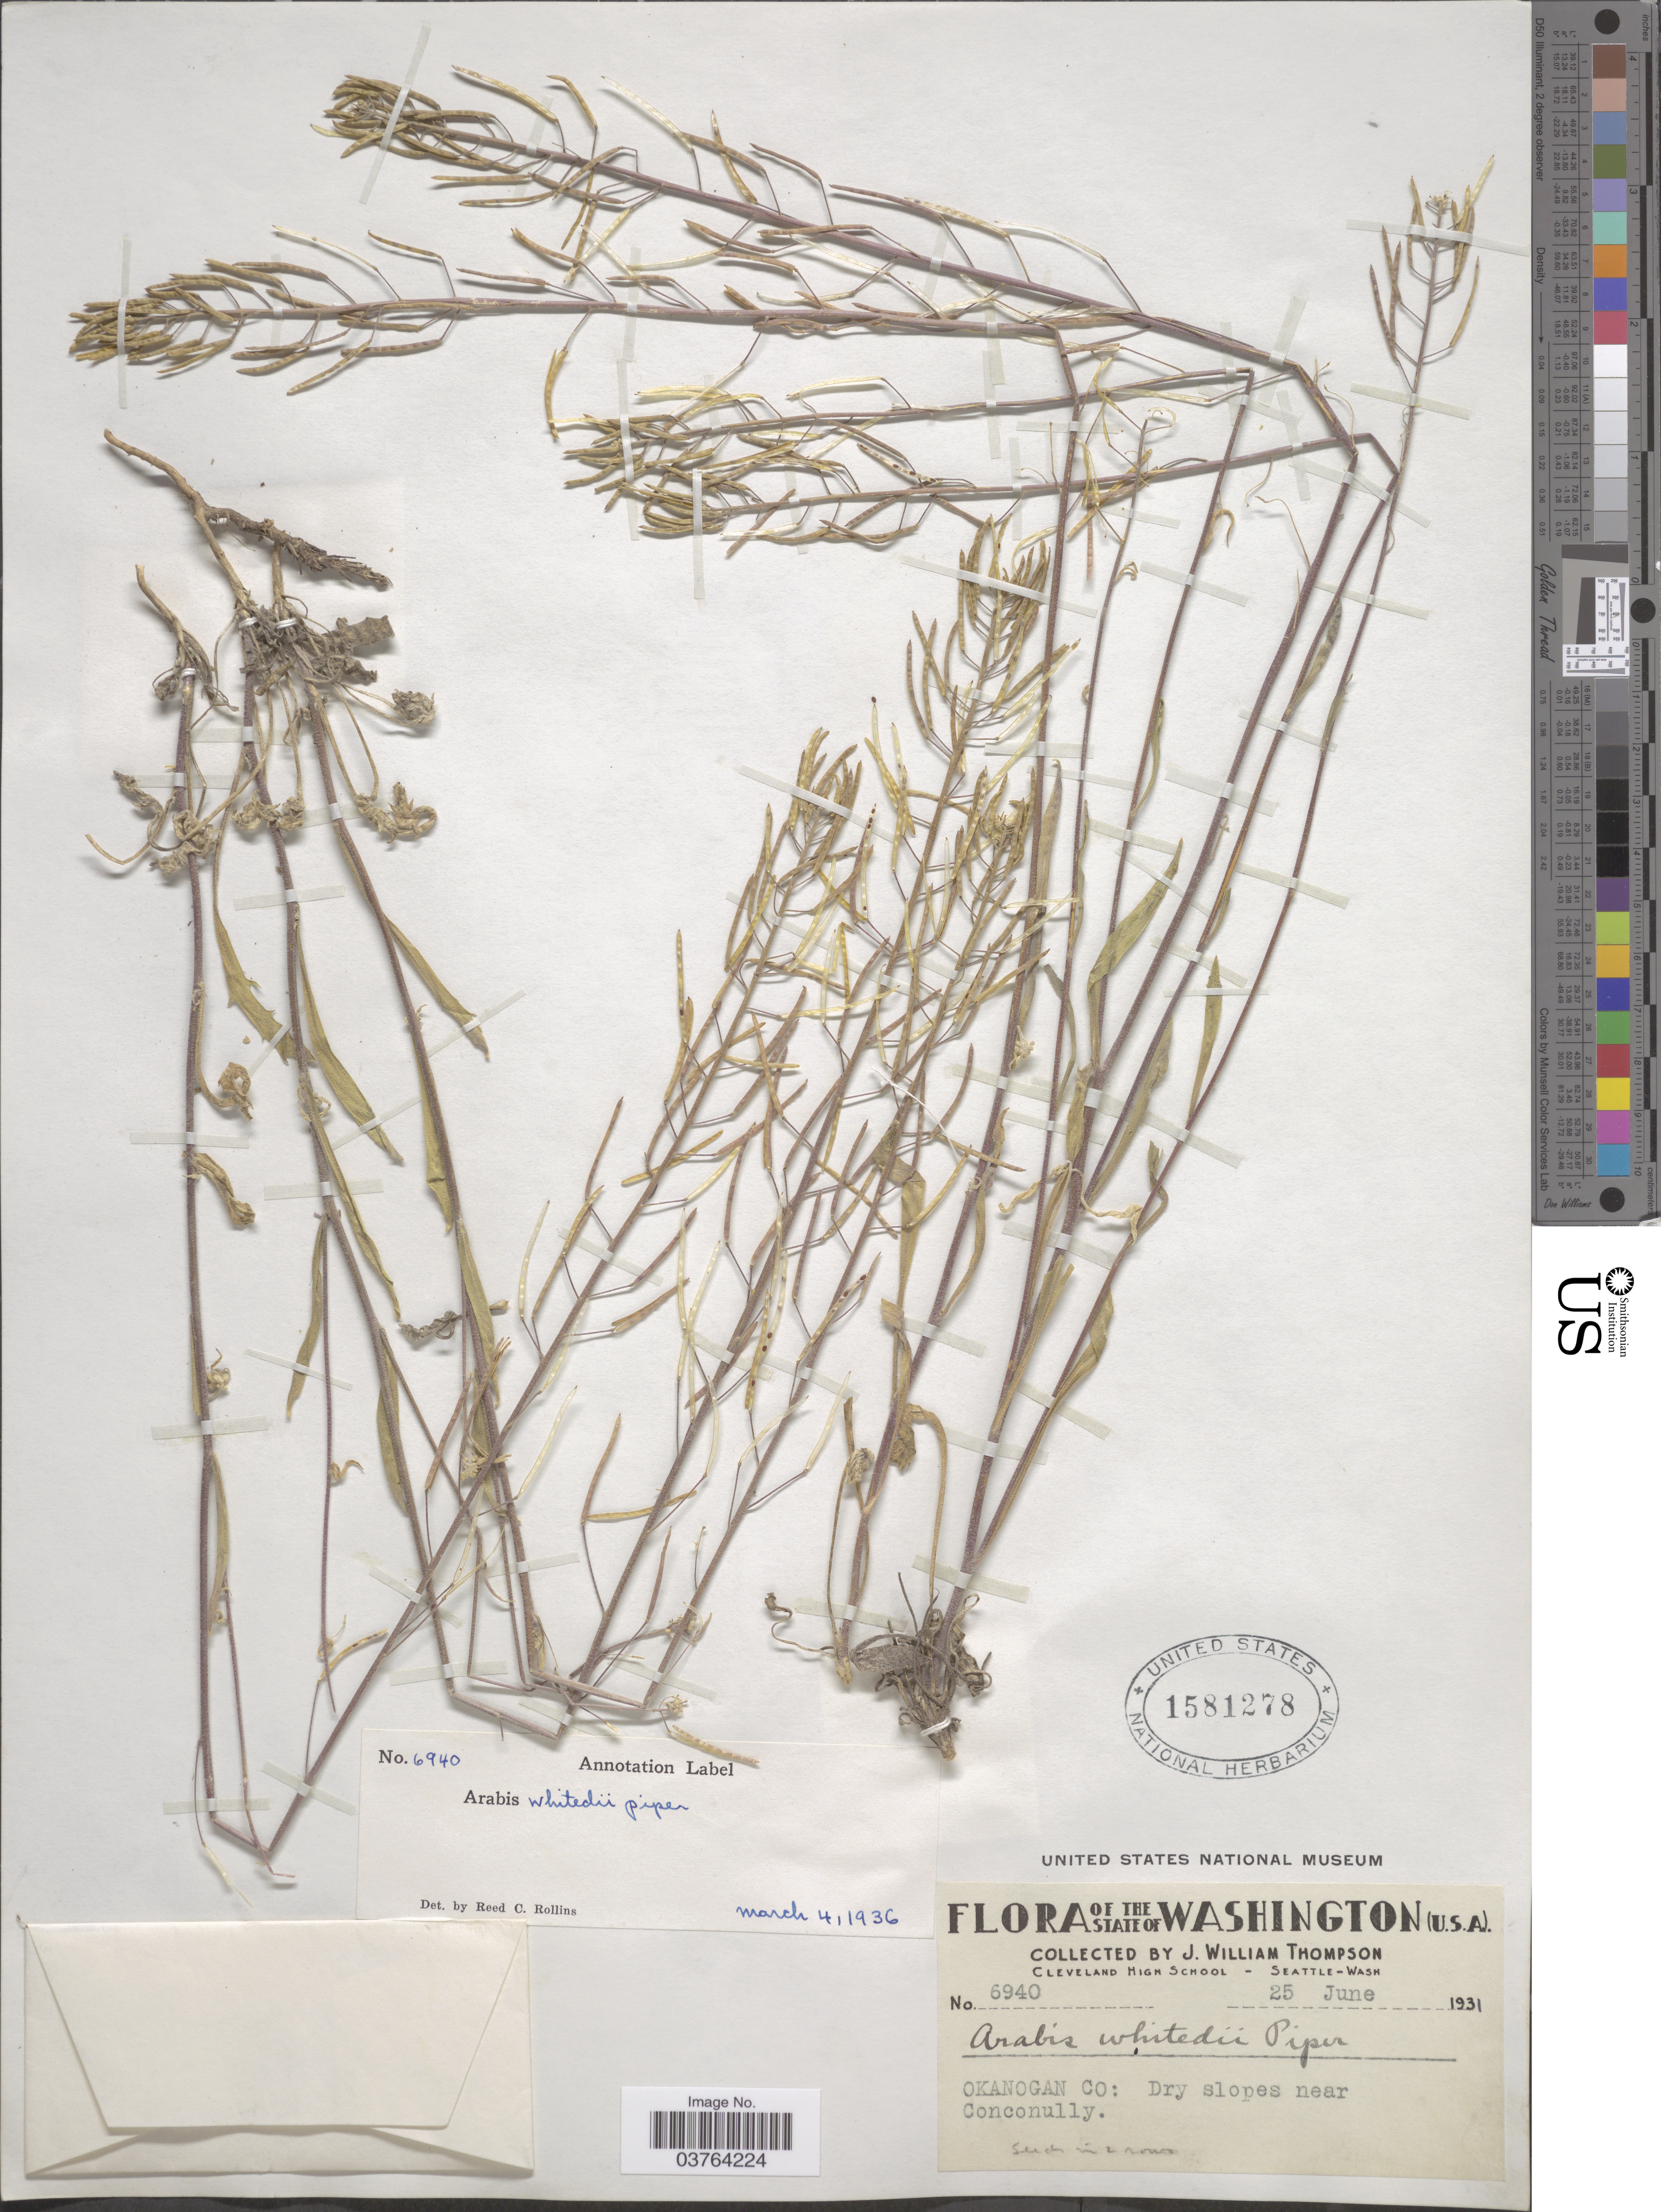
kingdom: Plantae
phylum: Tracheophyta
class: Magnoliopsida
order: Brassicales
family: Brassicaceae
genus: Halimolobos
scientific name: Halimolobos whitedii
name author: (Piper) Rollins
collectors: J. W. Thompson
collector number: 6940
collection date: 1931-06-25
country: United States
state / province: Washington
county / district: Okanogan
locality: Okanogan Co: Dry slopes near Conconully.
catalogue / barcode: US 1581278